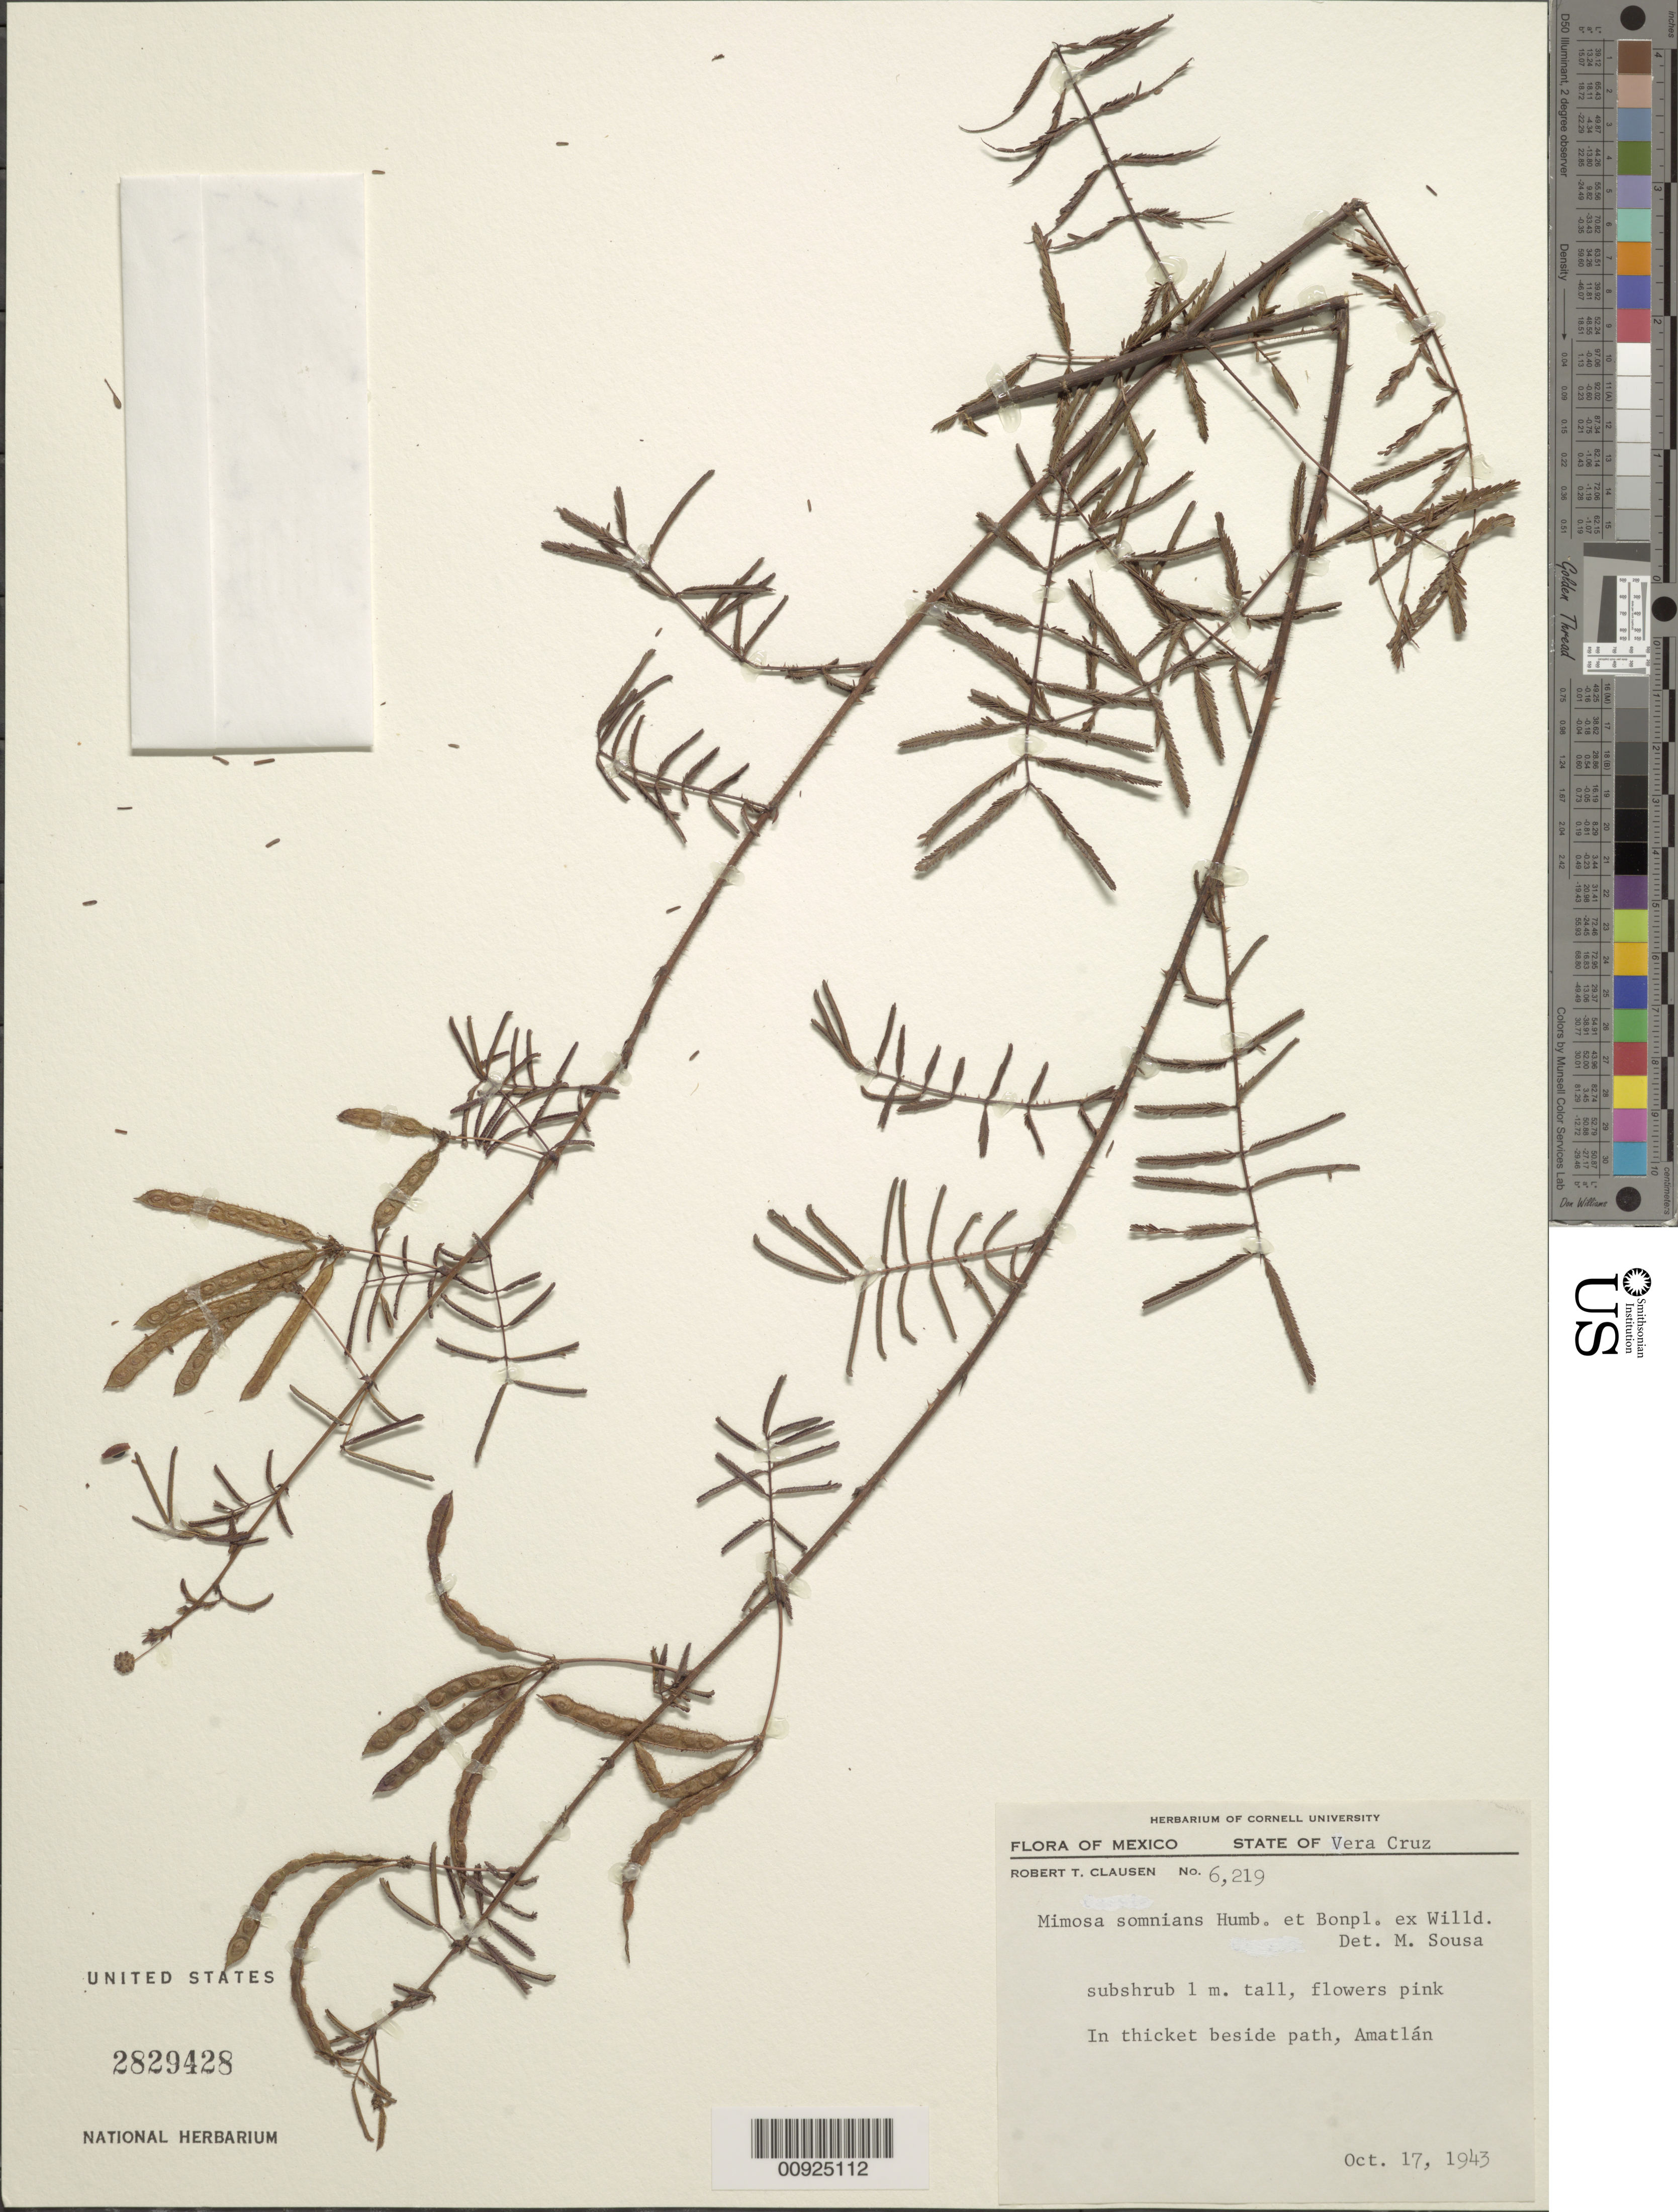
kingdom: Plantae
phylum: Tracheophyta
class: Magnoliopsida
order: Fabales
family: Fabaceae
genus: Mimosa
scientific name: Mimosa somnians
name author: Humb. & Bonpl. ex Willd.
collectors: R. T. Clausen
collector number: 6,219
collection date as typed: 17 Oct 1943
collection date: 1943-10-17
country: Mexico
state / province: Veracruz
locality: Amatlán.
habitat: In thicket beside path.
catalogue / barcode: US 2829428